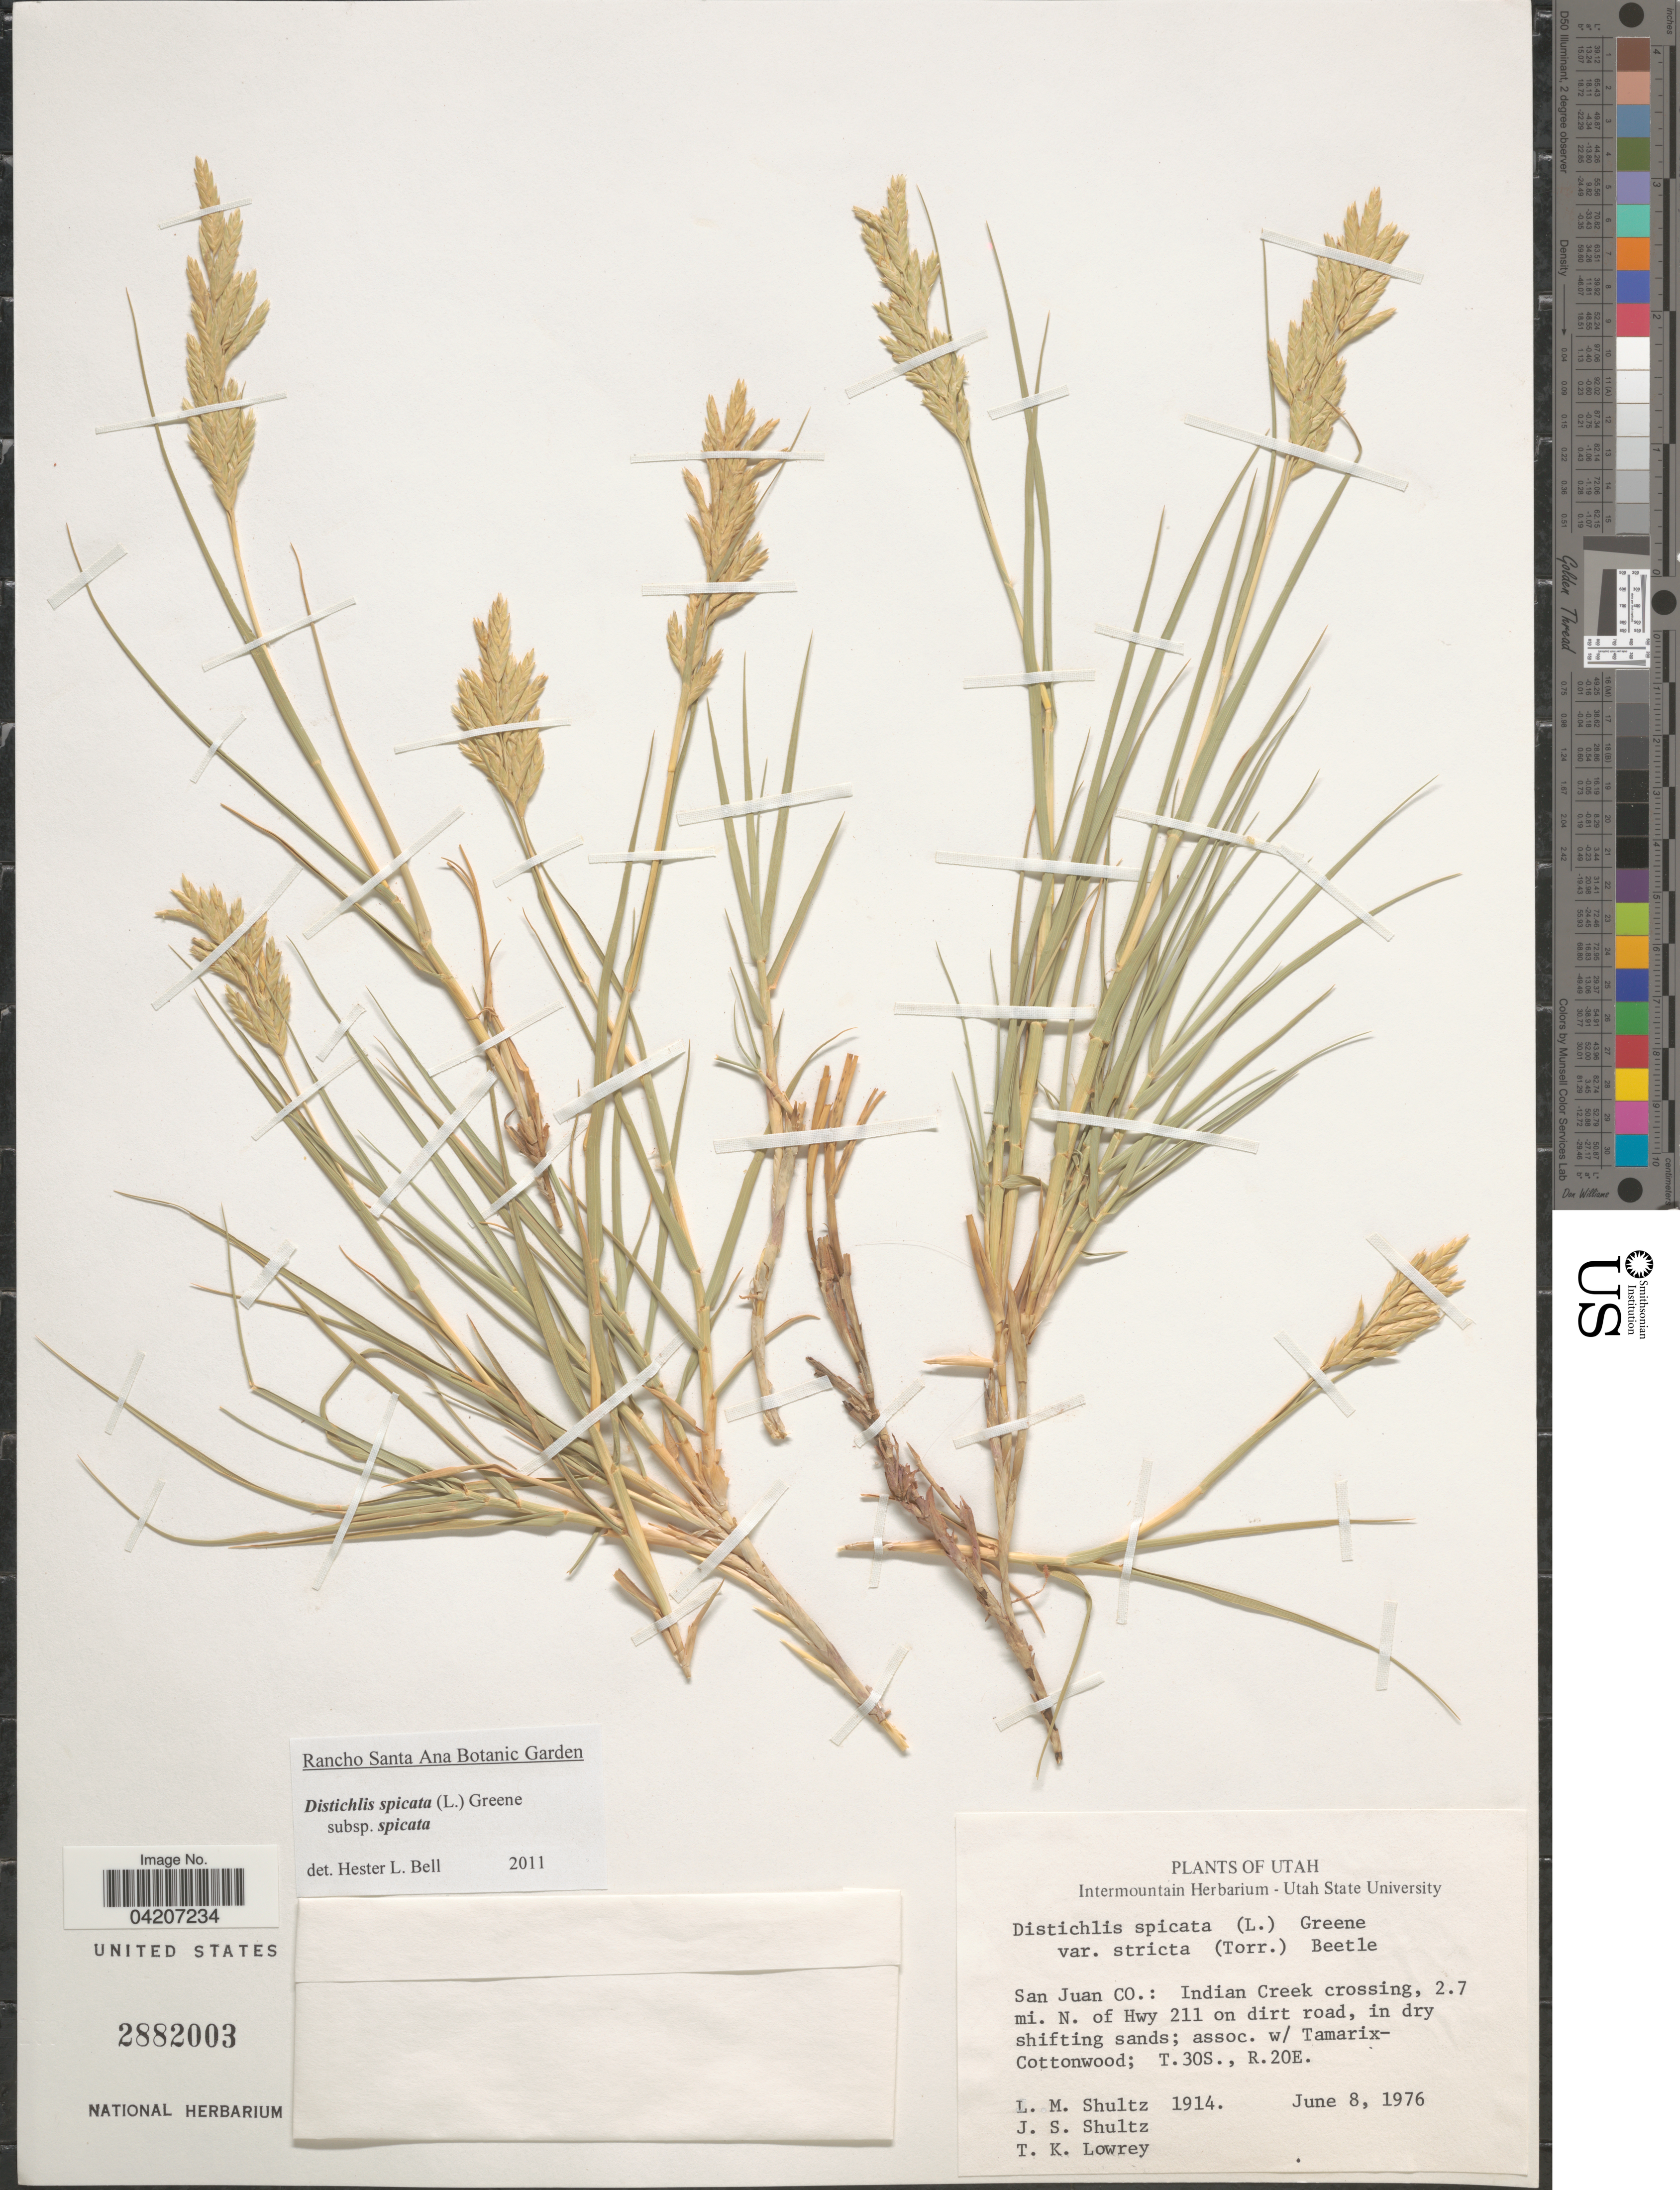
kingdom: Plantae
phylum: Tracheophyta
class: Liliopsida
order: Poales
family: Poaceae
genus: Distichlis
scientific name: Distichlis spicata subsp. stricta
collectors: L. Shultz, J. Shultz & T. Lowrey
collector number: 1914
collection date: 1976-06-08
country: United States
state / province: Utah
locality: San Juan Co.: Indian Creek crossing, 2.7 mi. N. of Hwy 211 on dirt road; T.30S., R.20E.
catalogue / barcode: US 2882003